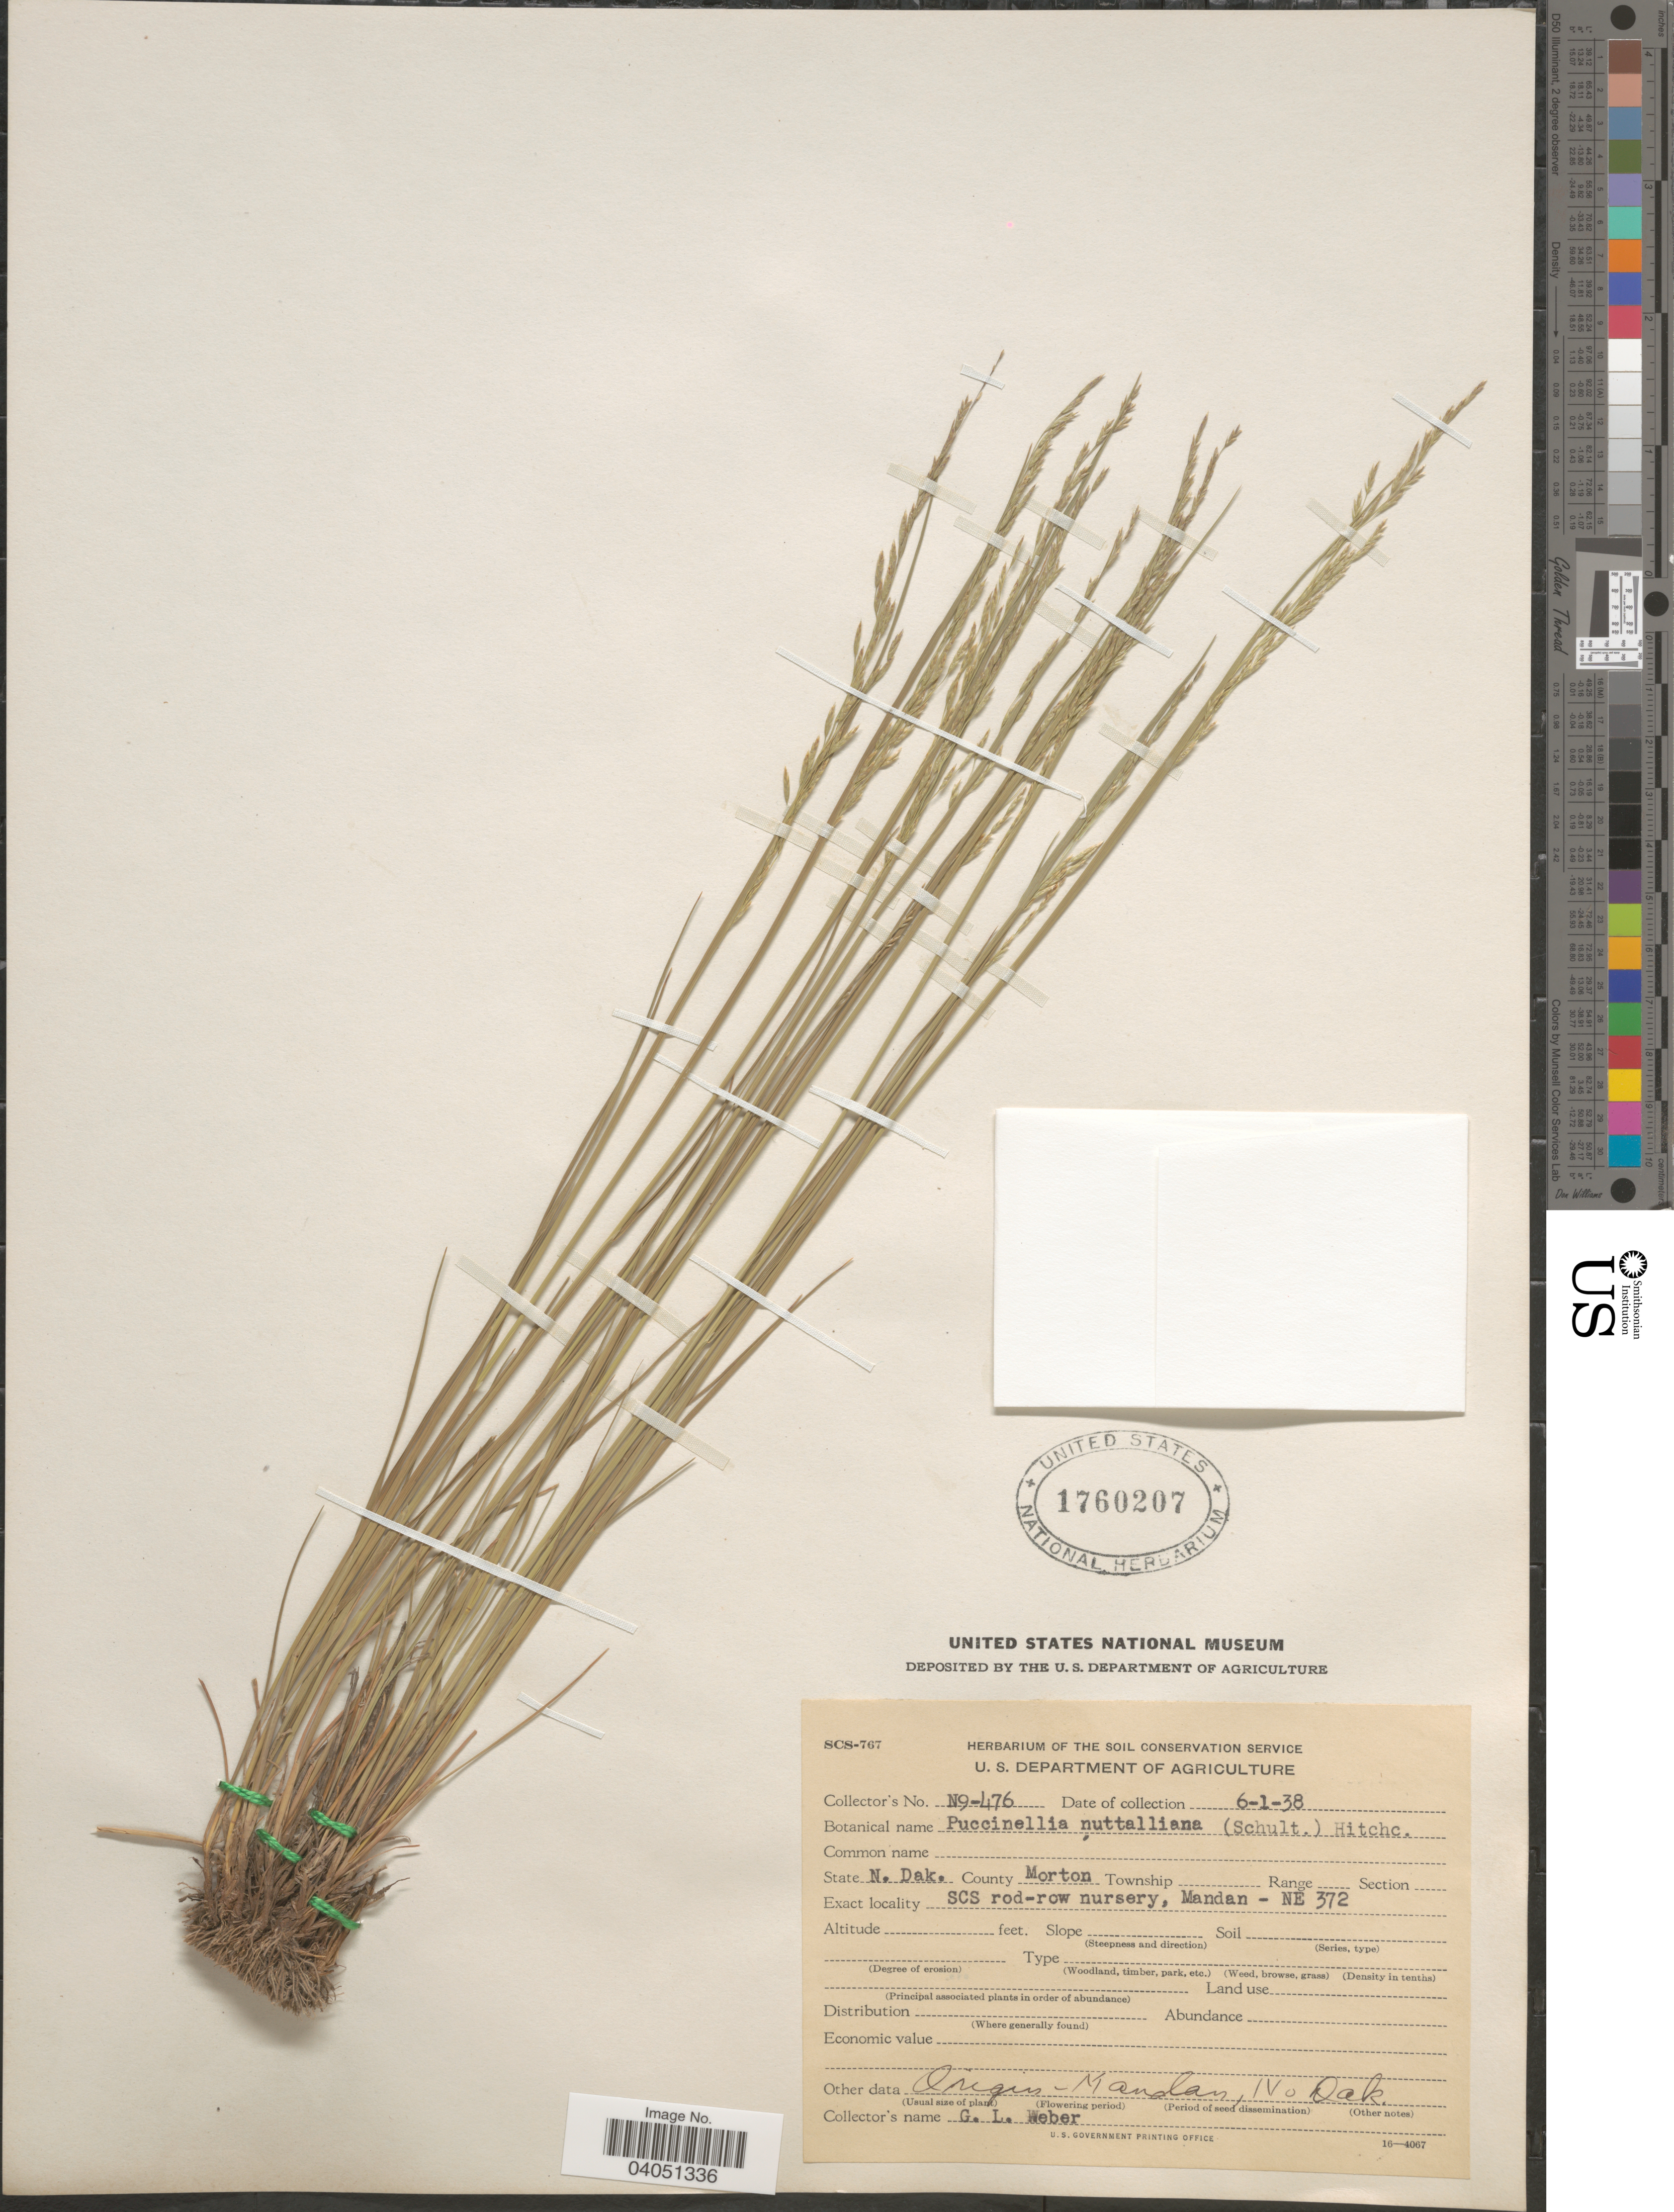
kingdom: Plantae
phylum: Tracheophyta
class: Liliopsida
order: Poales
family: Poaceae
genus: Puccinellia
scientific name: Puccinellia nuttalliana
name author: (Schult.) Hitchc.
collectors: G. Weber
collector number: N9-476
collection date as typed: Transcribed d/m/y: 1/6/38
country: United States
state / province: North Dakota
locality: County Morton. SCS rod-row nursery, Mandan - NE 372.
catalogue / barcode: US 1760207